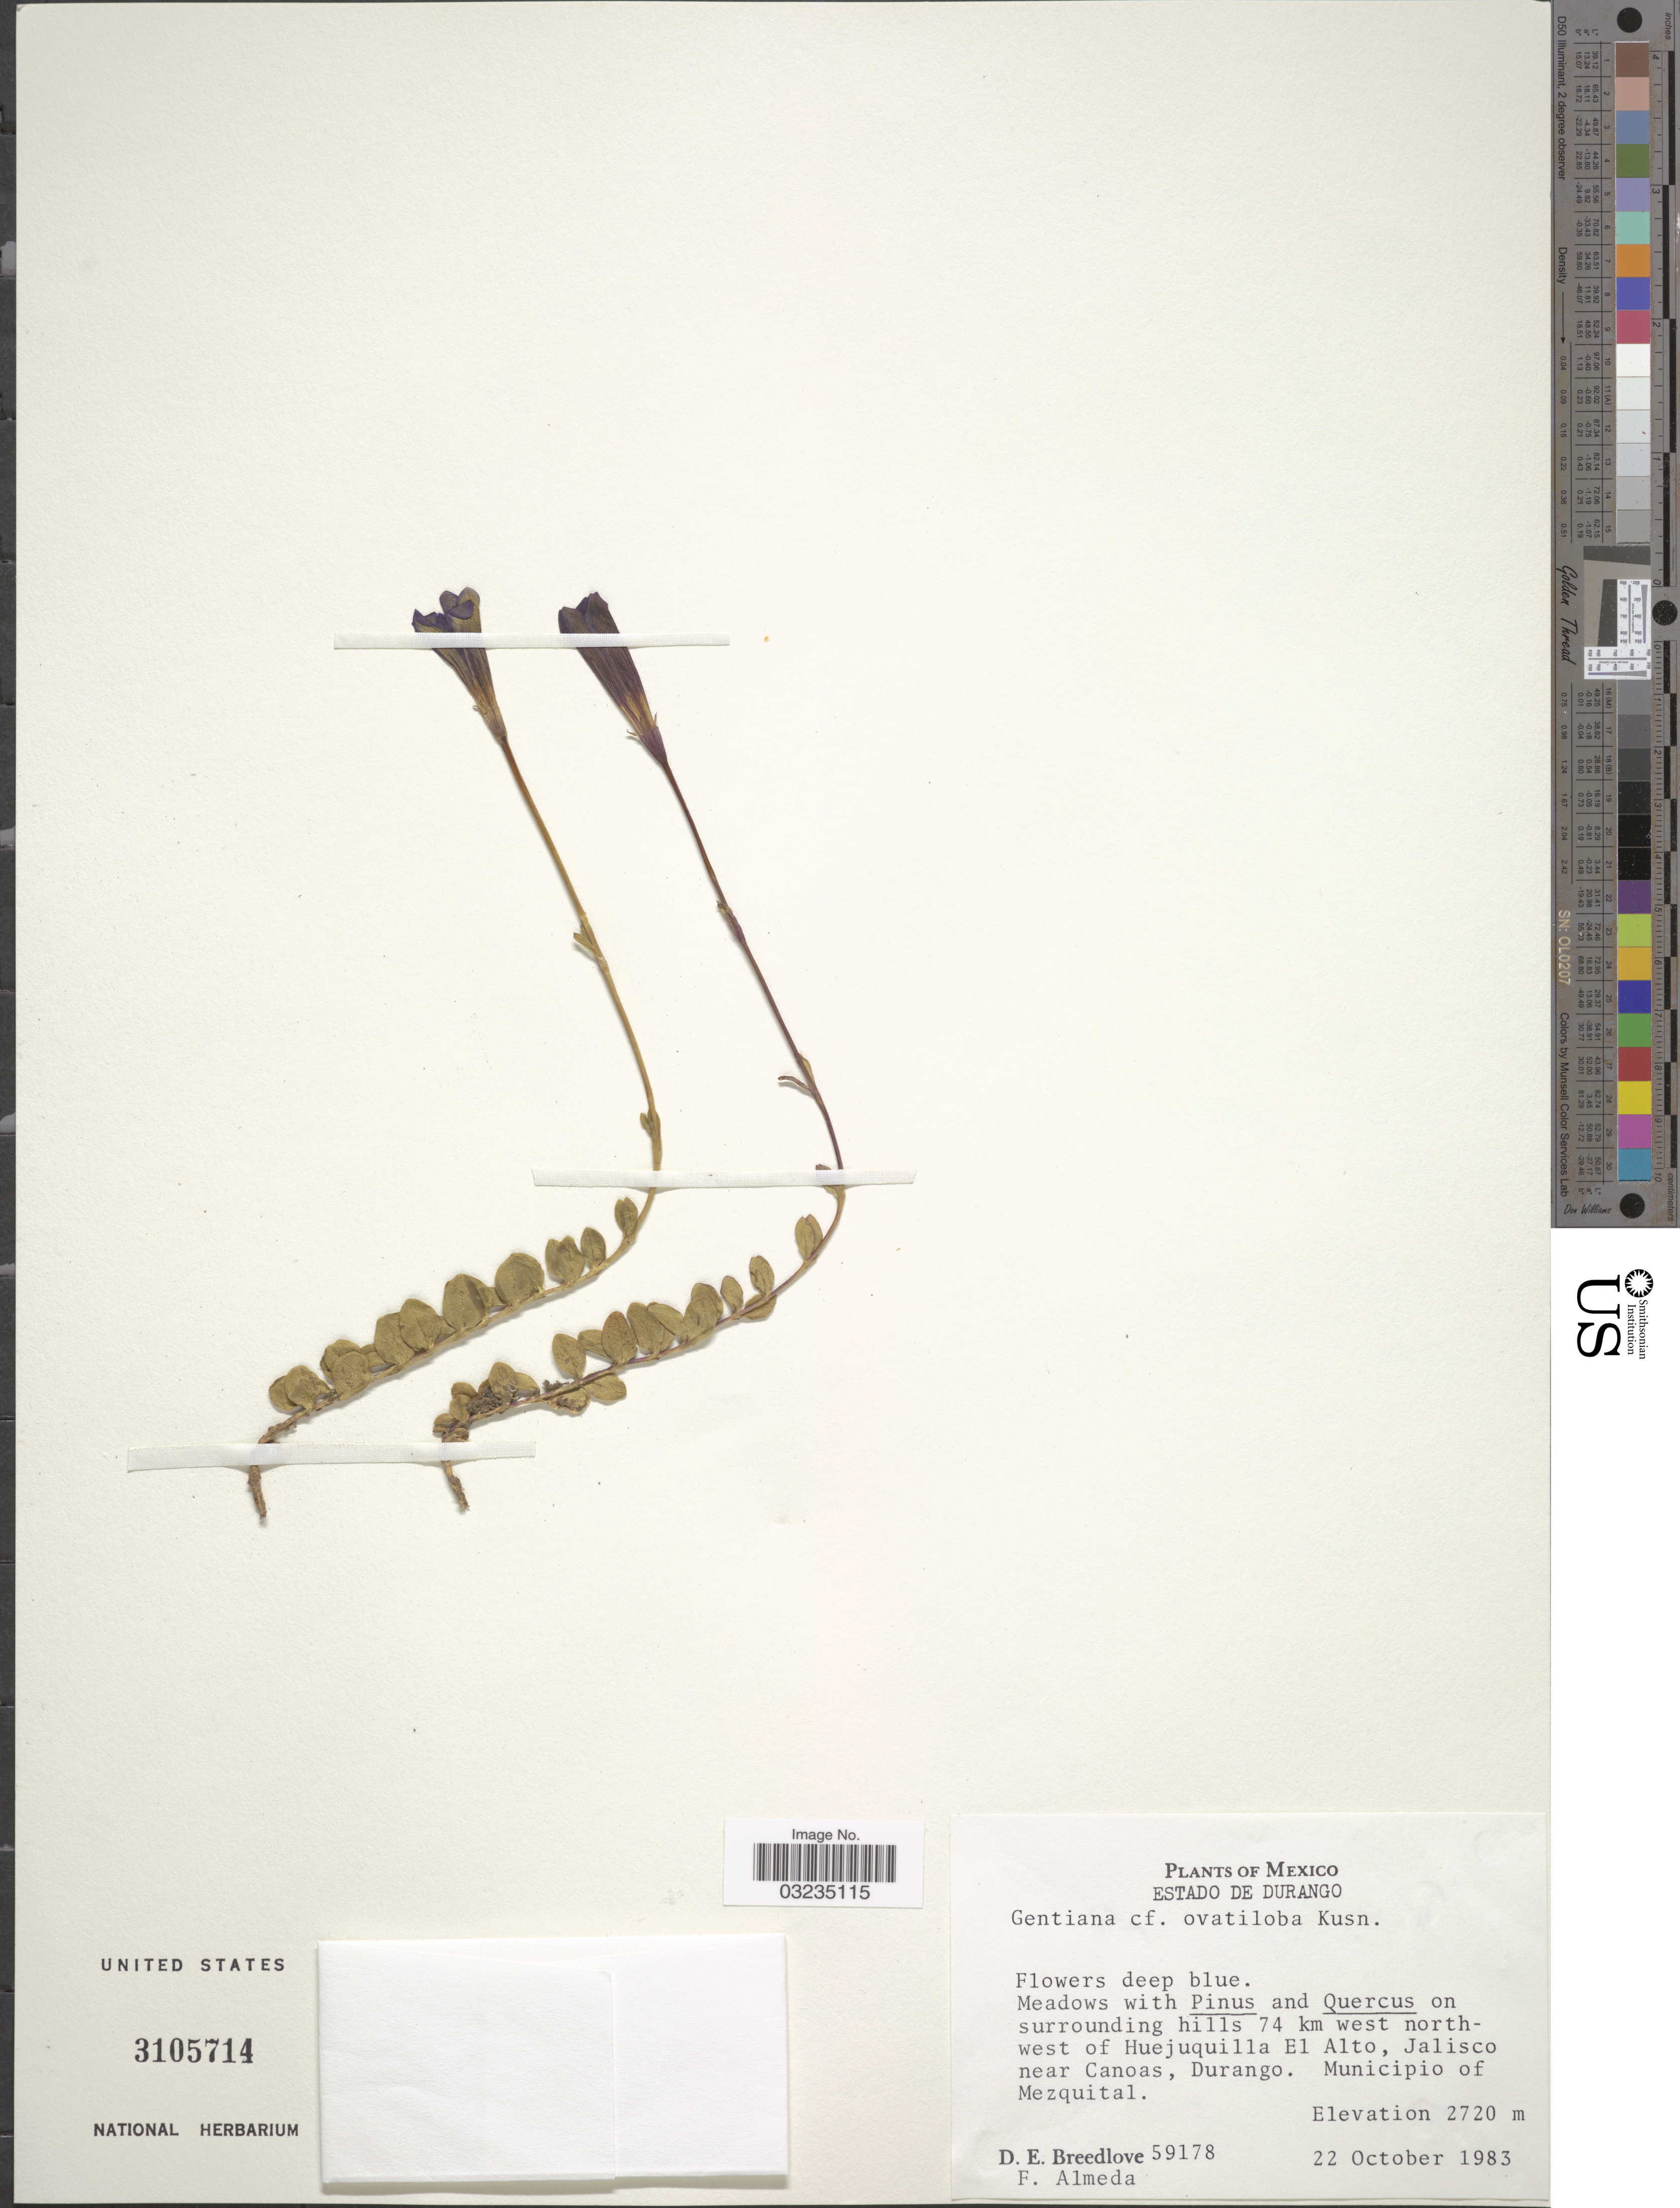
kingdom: Plantae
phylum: Tracheophyta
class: Magnoliopsida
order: Gentianales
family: Gentianaceae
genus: Gentiana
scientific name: Gentiana ovatiloba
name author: Kusn.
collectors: D. E. Breedlove & F. Almeda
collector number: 59178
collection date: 1983-10-22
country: Mexico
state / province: Durango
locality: Estado de Durango. On surrounding hills 74 km west north-west of Huejuquilla El Alto, Jalisco near Canoas, Durango. Municipio of Mezquital.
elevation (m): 2720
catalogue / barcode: US 3105714